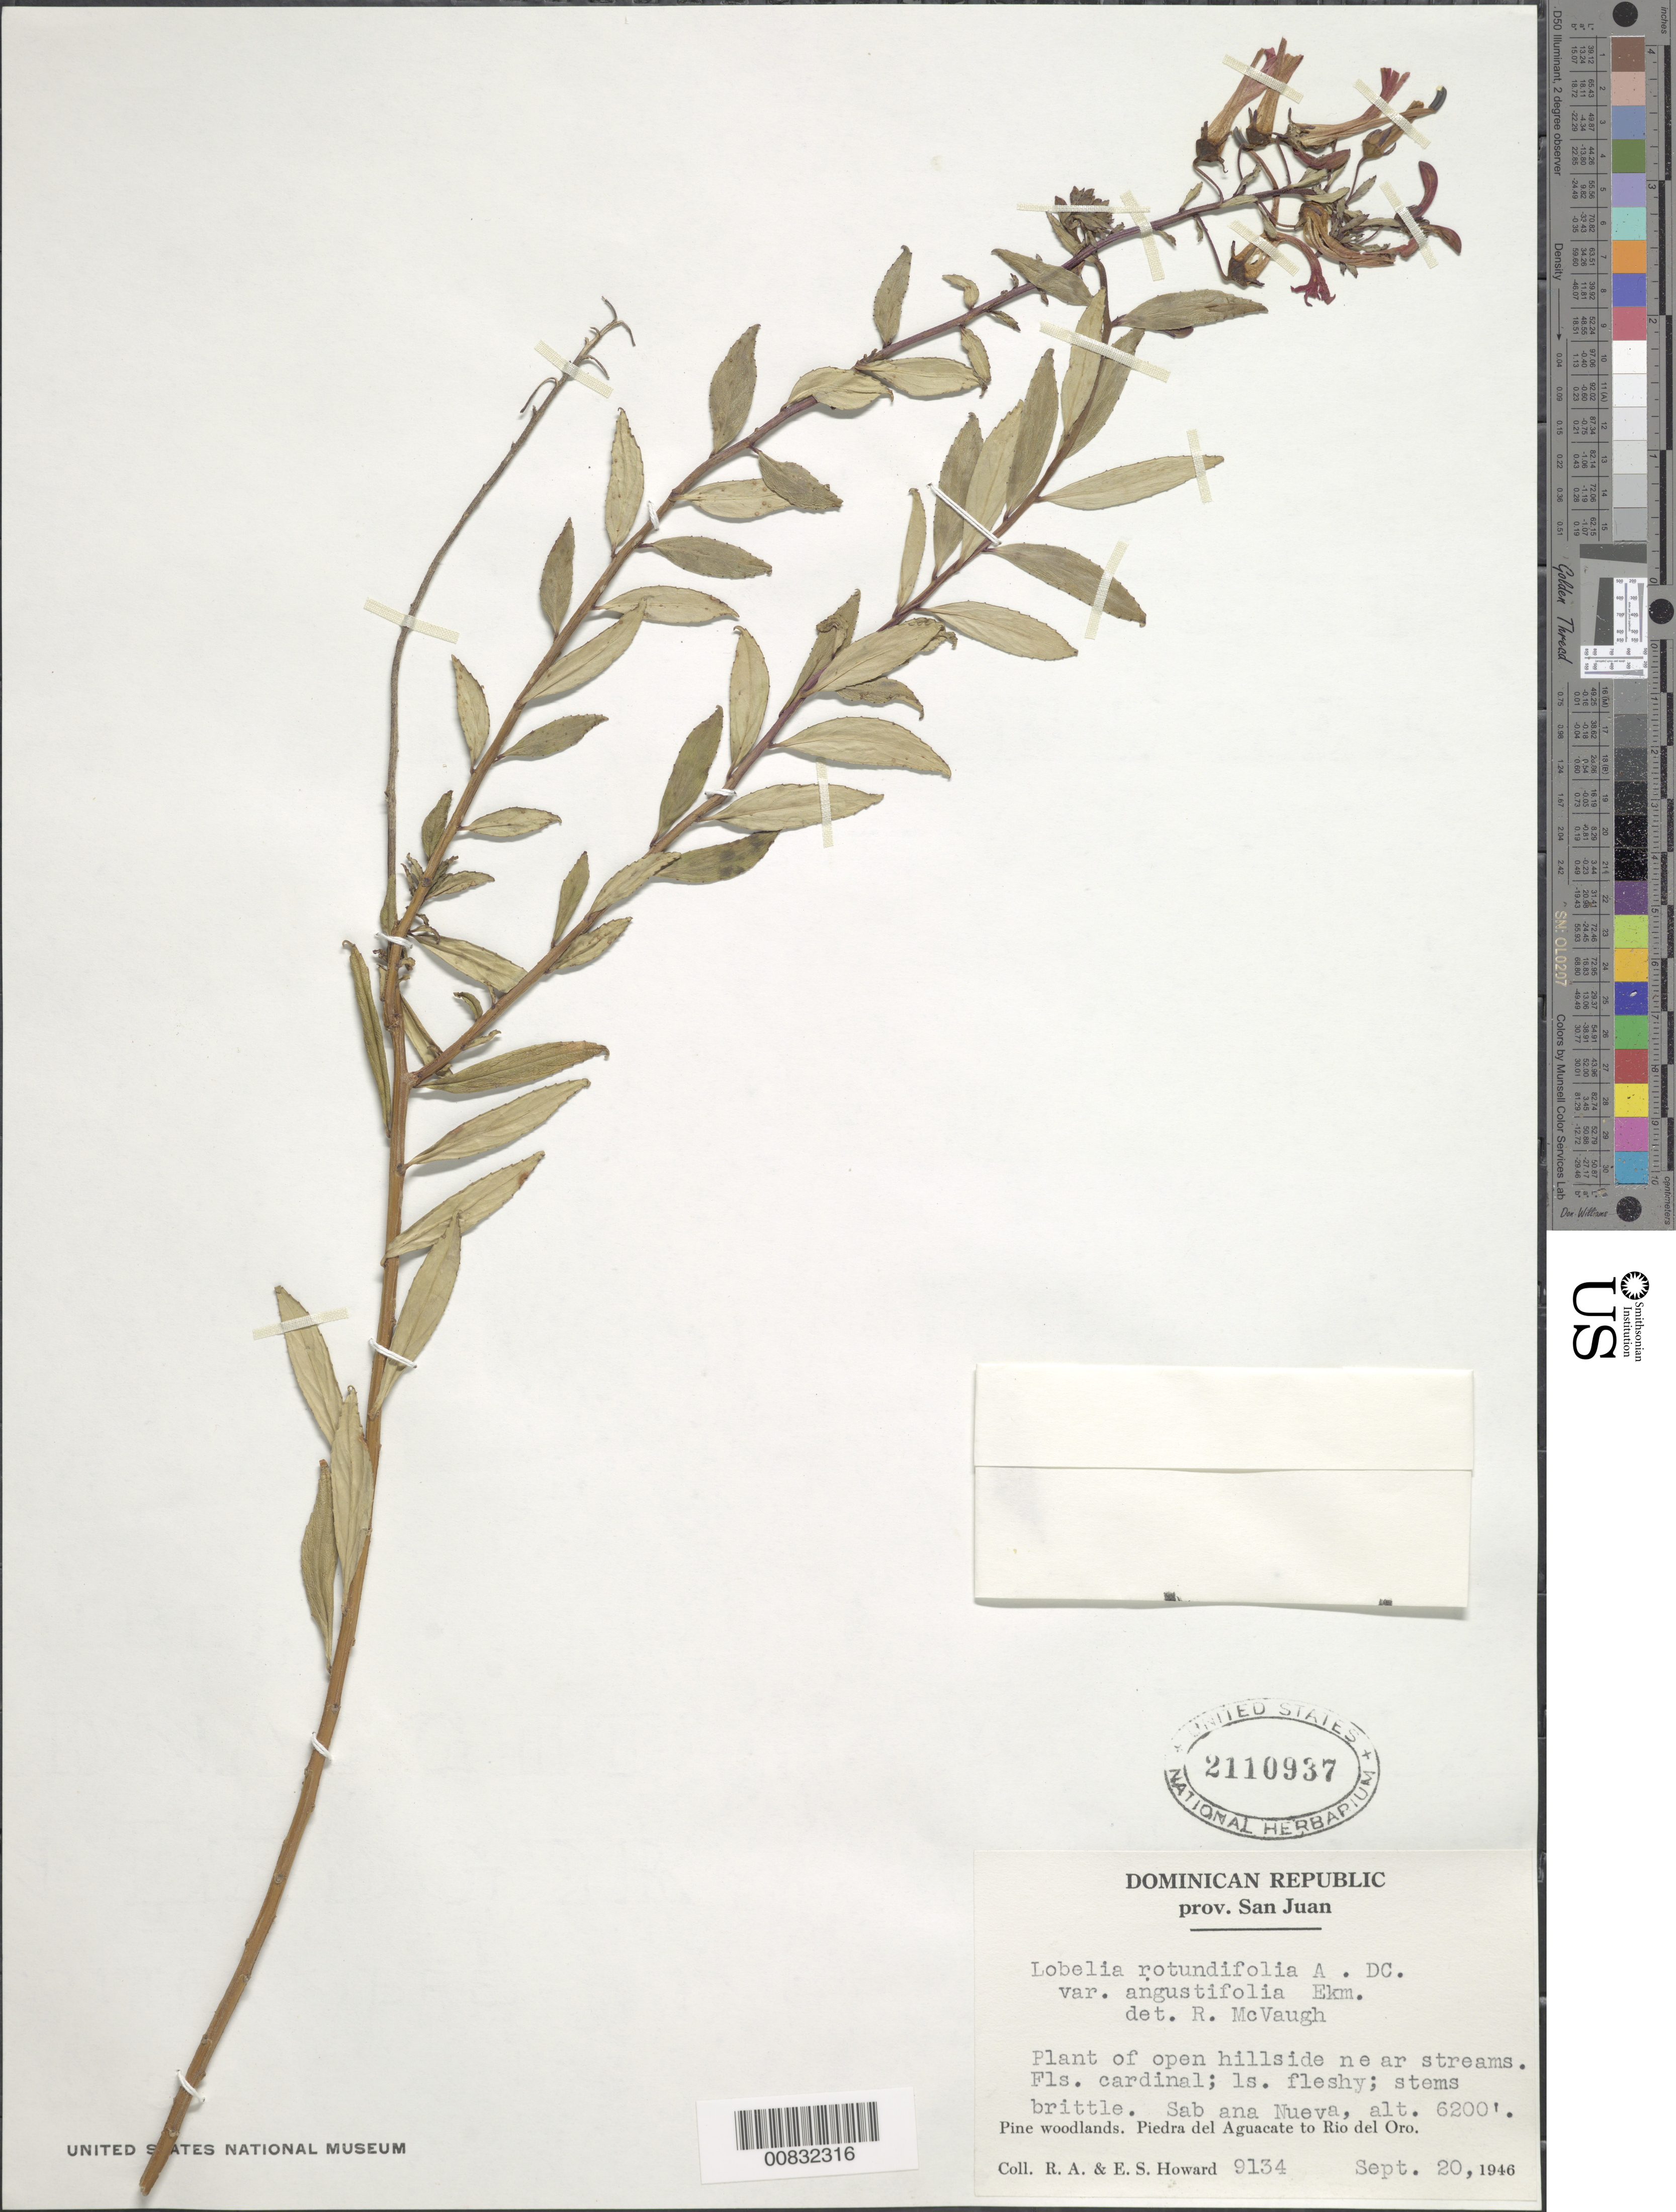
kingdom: Plantae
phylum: Tracheophyta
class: Magnoliopsida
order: Asterales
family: Campanulaceae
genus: Lobelia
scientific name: Lobelia rotundifolia var. angustifolia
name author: Ekman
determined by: McVaugh, R.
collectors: R. A. Howard & E. S. Howard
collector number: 9134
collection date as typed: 20 Sep 1926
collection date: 1926-09-20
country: Dominican Republic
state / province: San Juan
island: Hispaniola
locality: Sabana Nueva, Piedra del Aguacate to Rio del Oro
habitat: Open hillside near stream in pine woodlands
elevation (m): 1890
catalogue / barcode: US 2110937